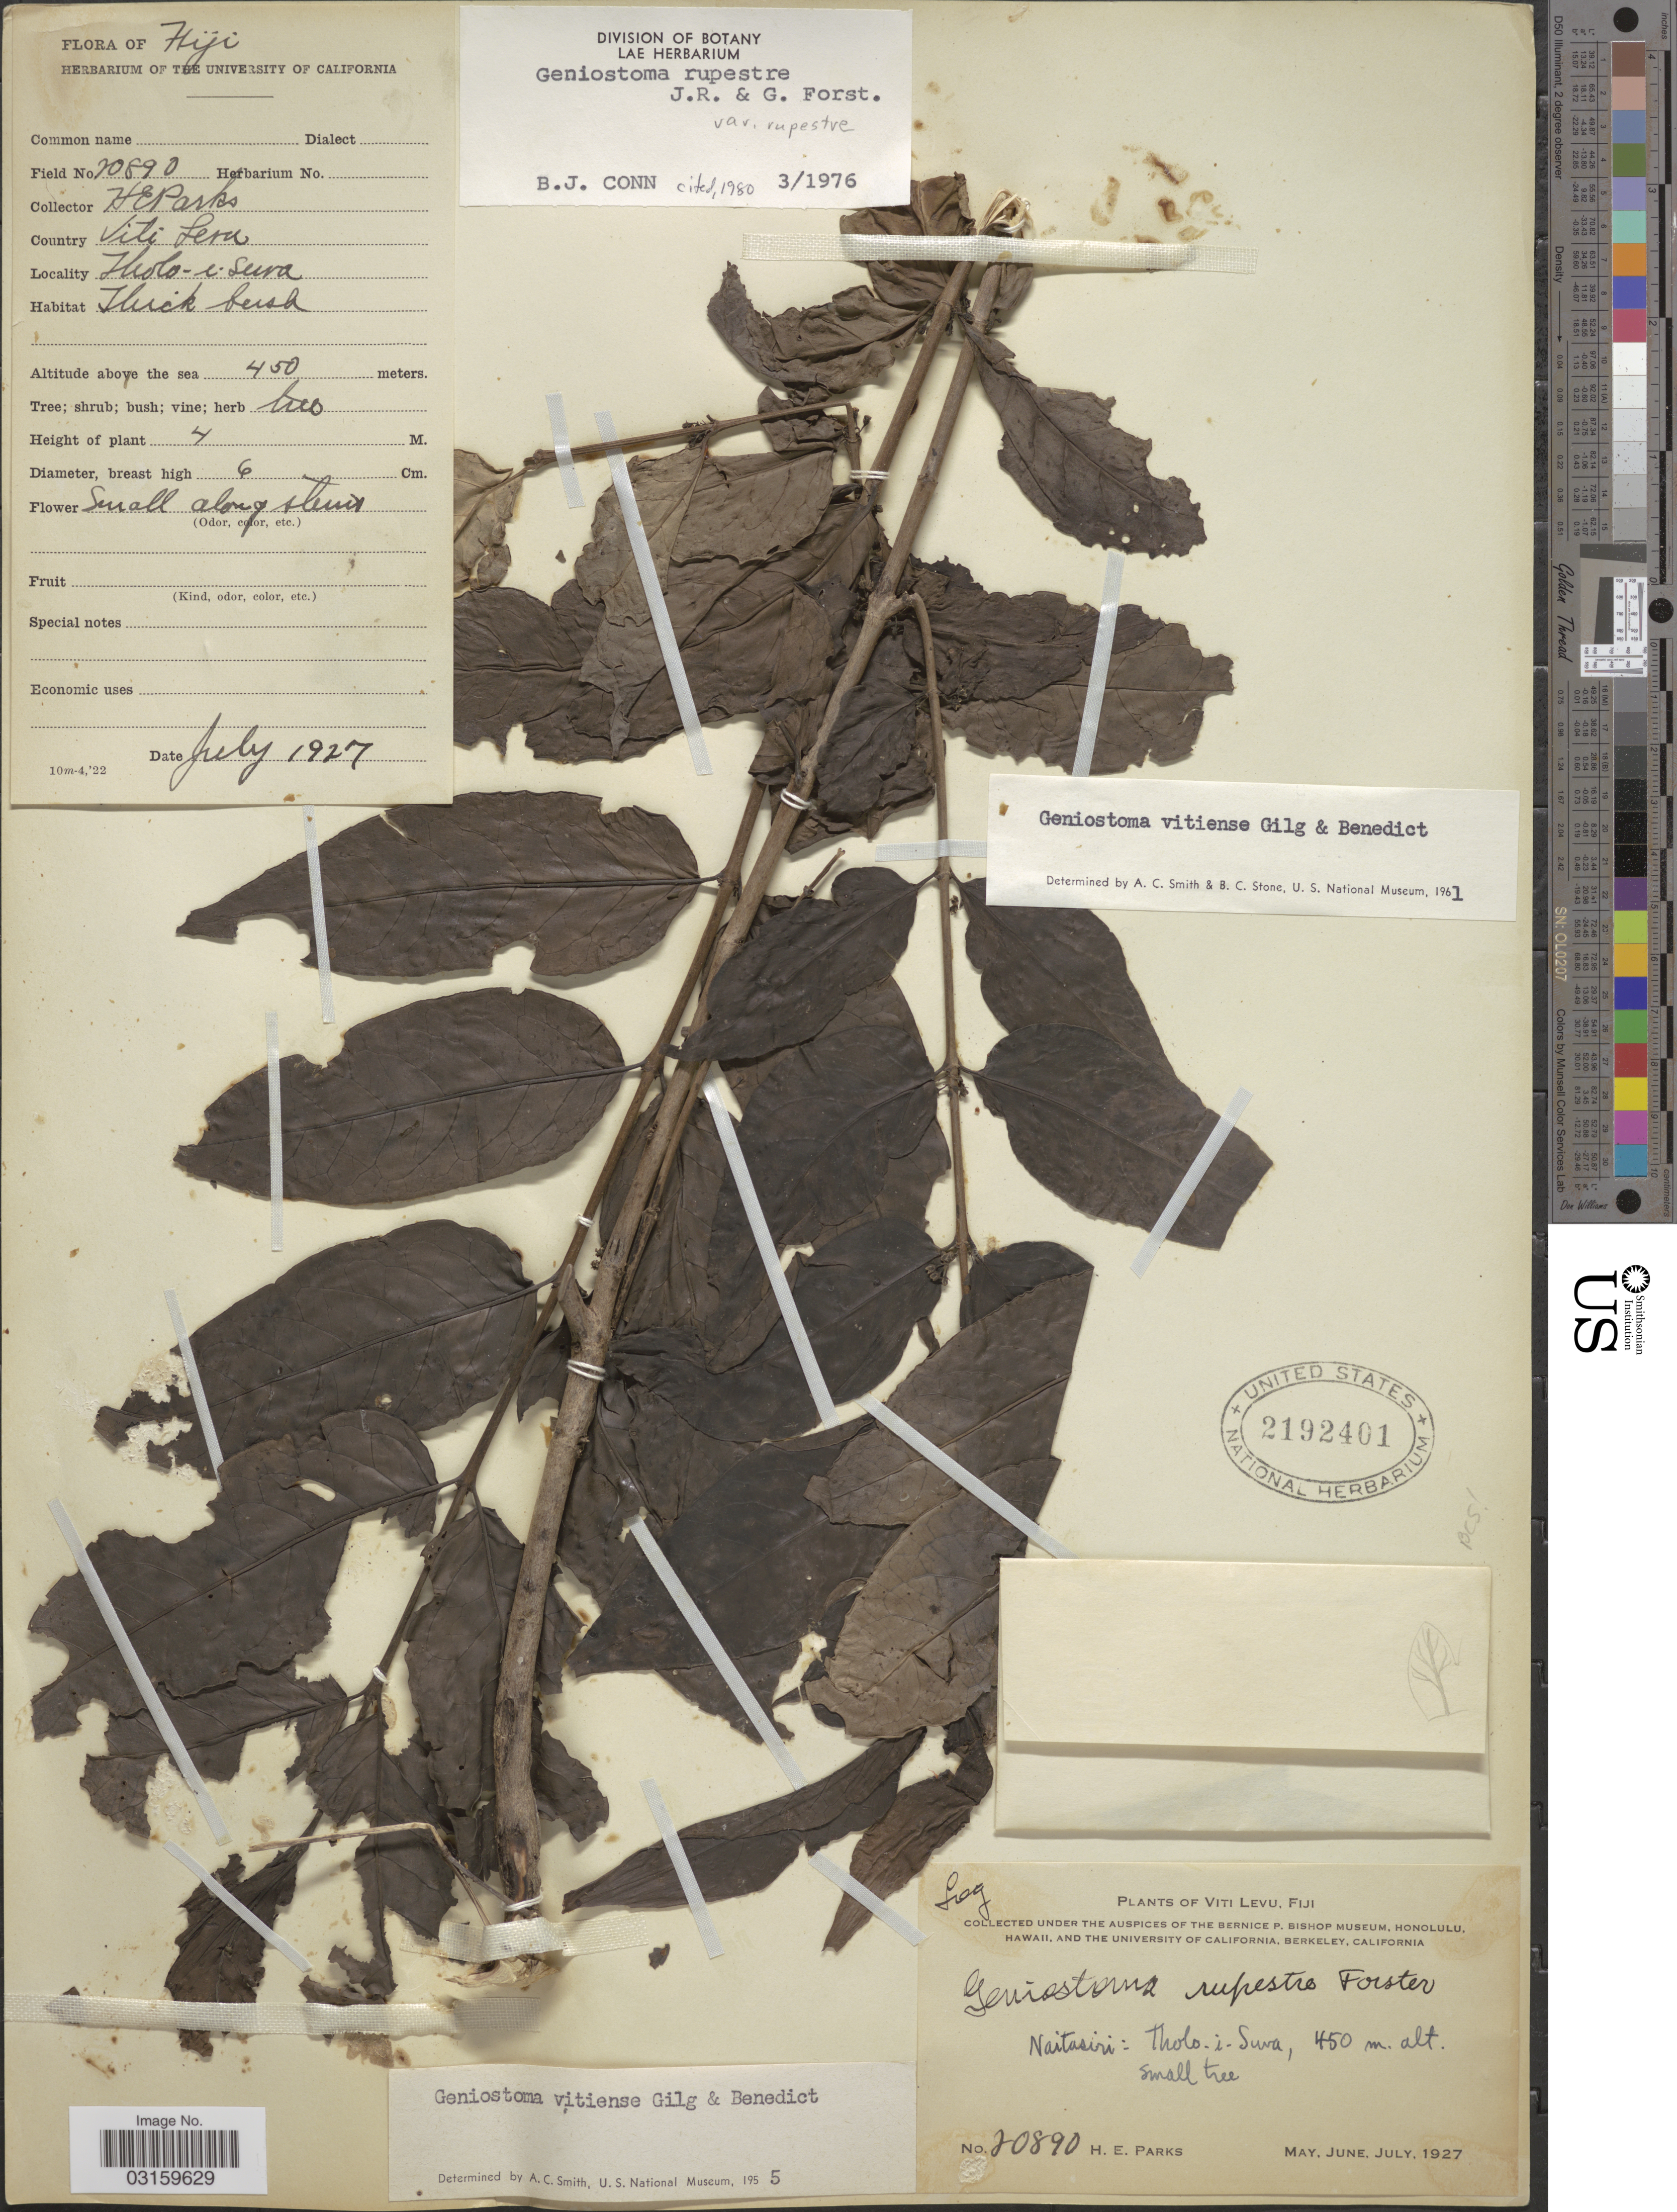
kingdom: Plantae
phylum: Tracheophyta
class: Magnoliopsida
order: Gentianales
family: Loganiaceae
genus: Geniostoma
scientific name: Geniostoma rupestre var. rupestre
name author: J.R. Forst. & G. Forst.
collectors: H. E. Parks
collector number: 20890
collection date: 1927-07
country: Fiji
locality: Country Viti Levu. Tholo-e-Suva.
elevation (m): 450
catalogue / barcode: US 2192401